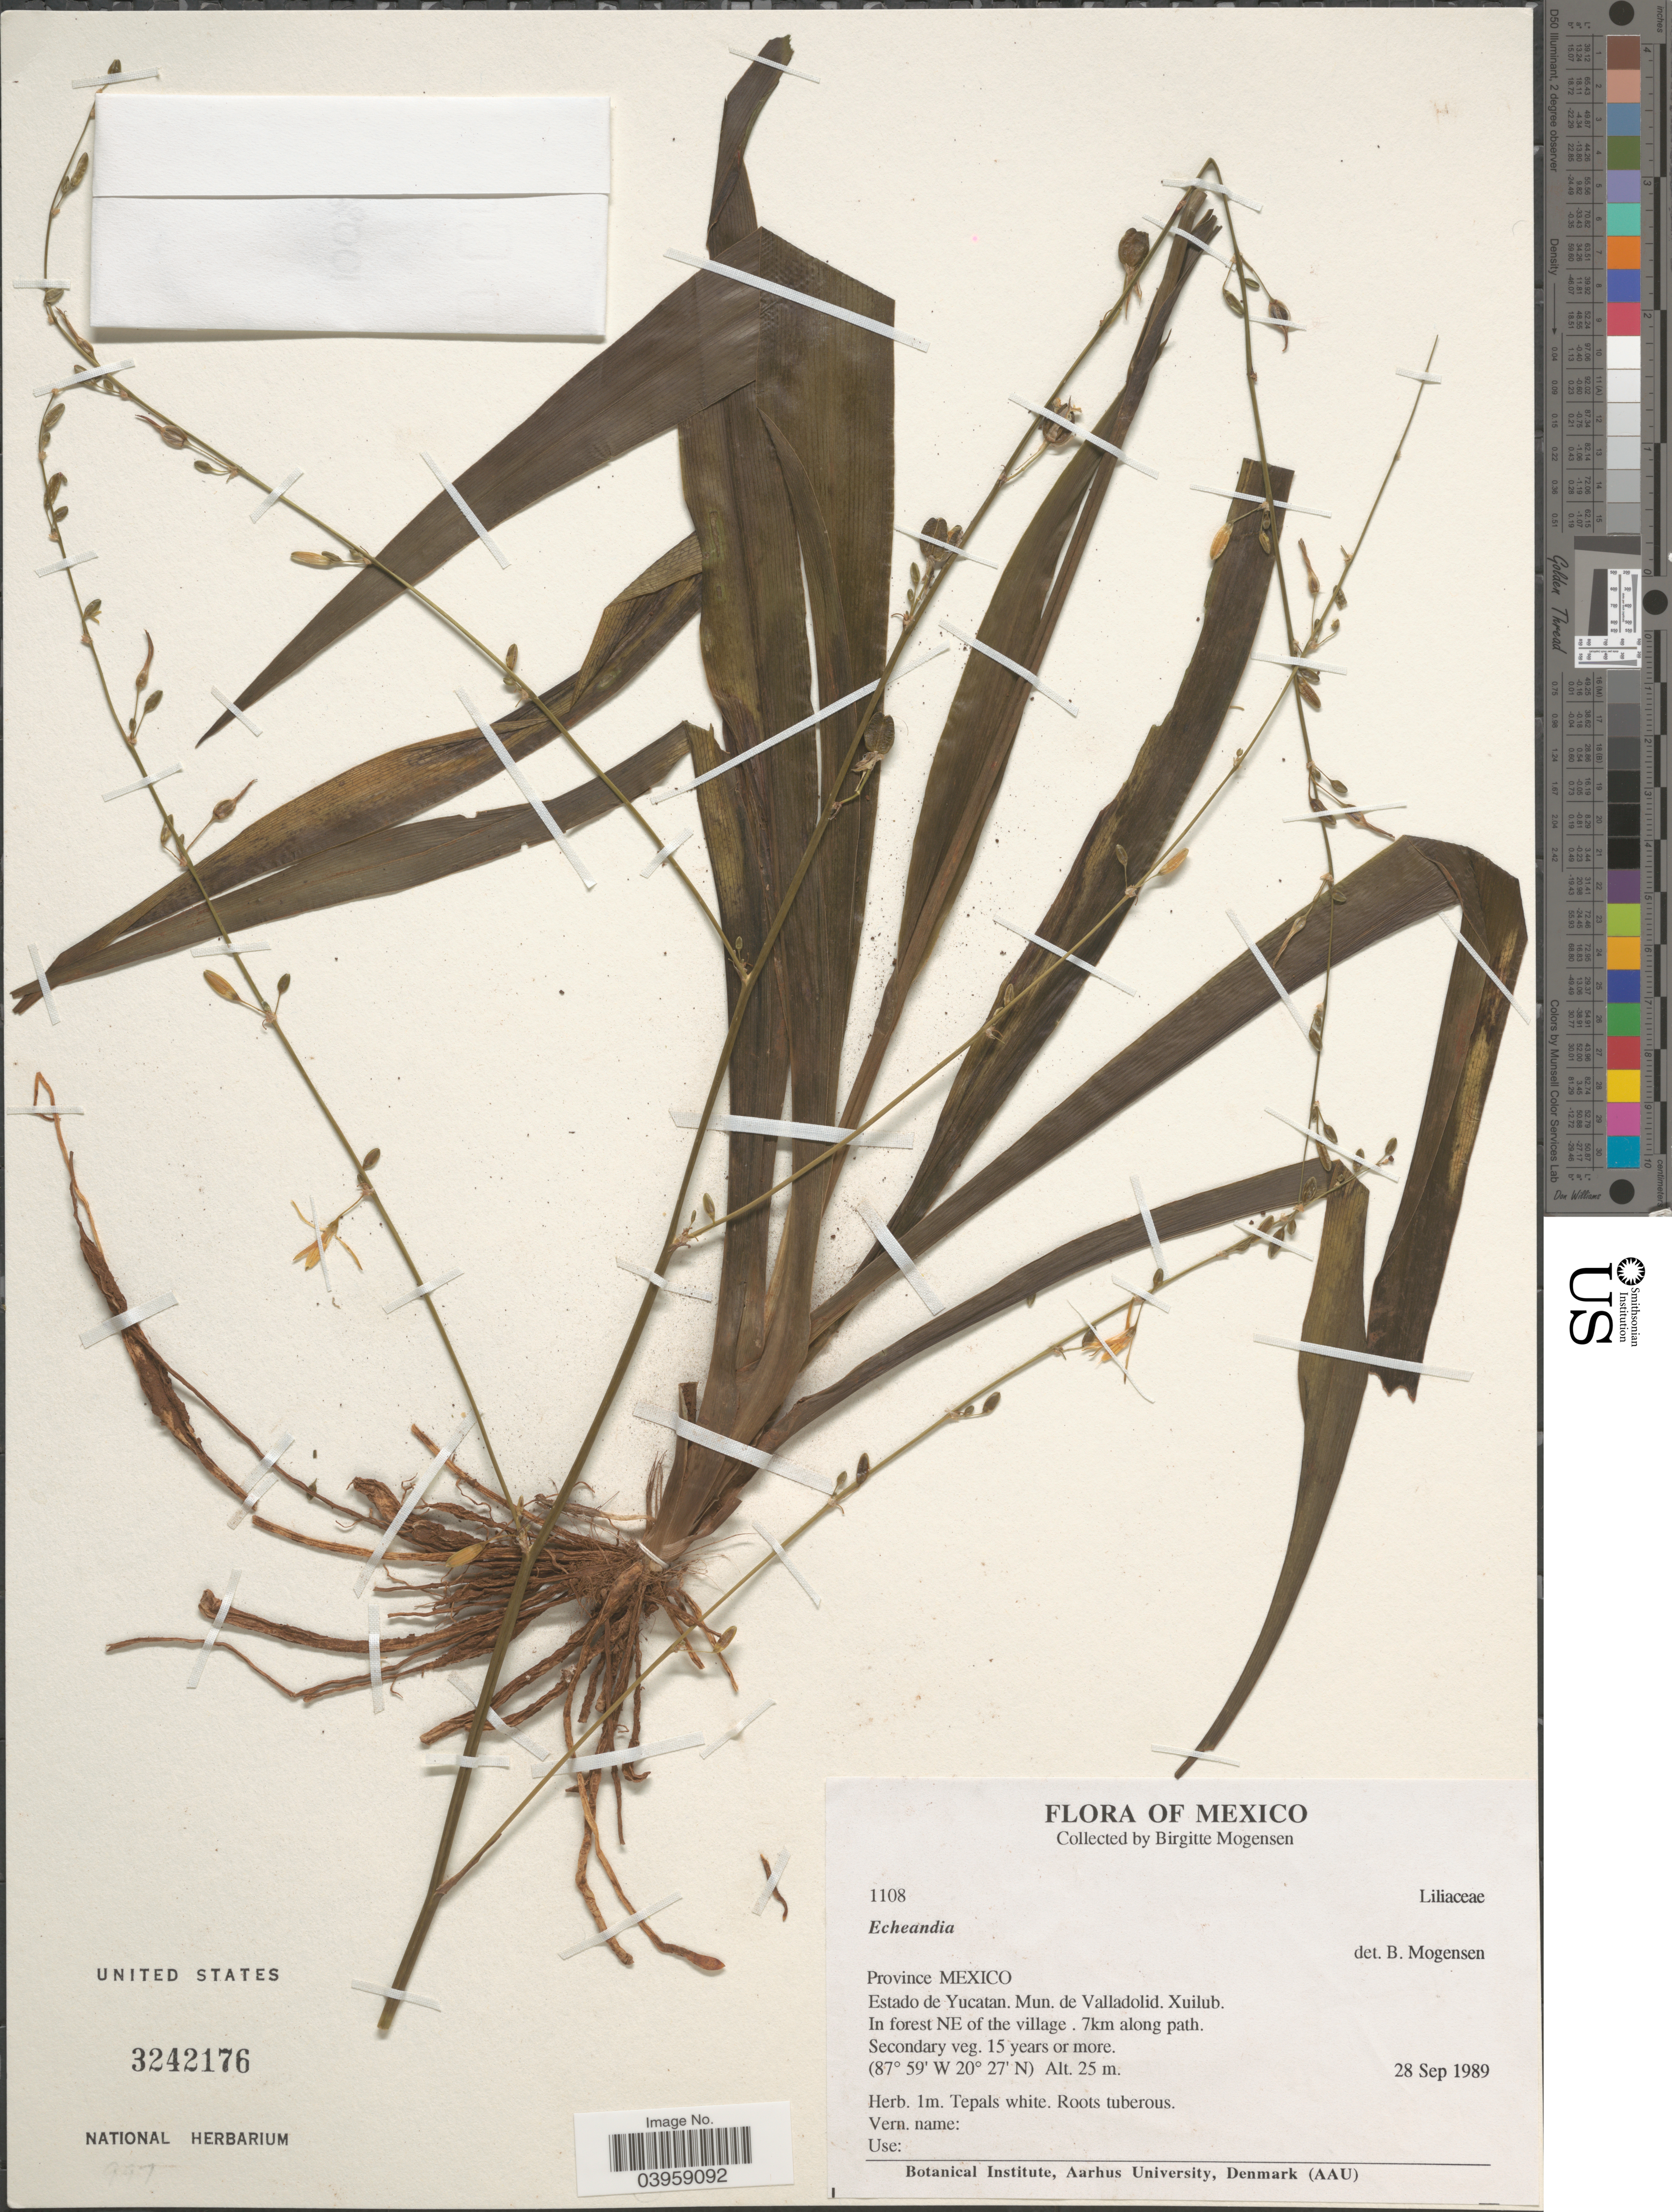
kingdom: Plantae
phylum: Tracheophyta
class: Liliopsida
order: Asparagales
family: Asparagaceae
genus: Echeandia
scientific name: Echeandia sp.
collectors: B. Mogensen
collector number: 1108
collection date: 1989-09-28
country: Mexico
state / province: México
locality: Estado de Yucatan. Mun. de Valladolid. Xuilub. In forest NE of the village. 7 km along path.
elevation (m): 25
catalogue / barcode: US 3242176